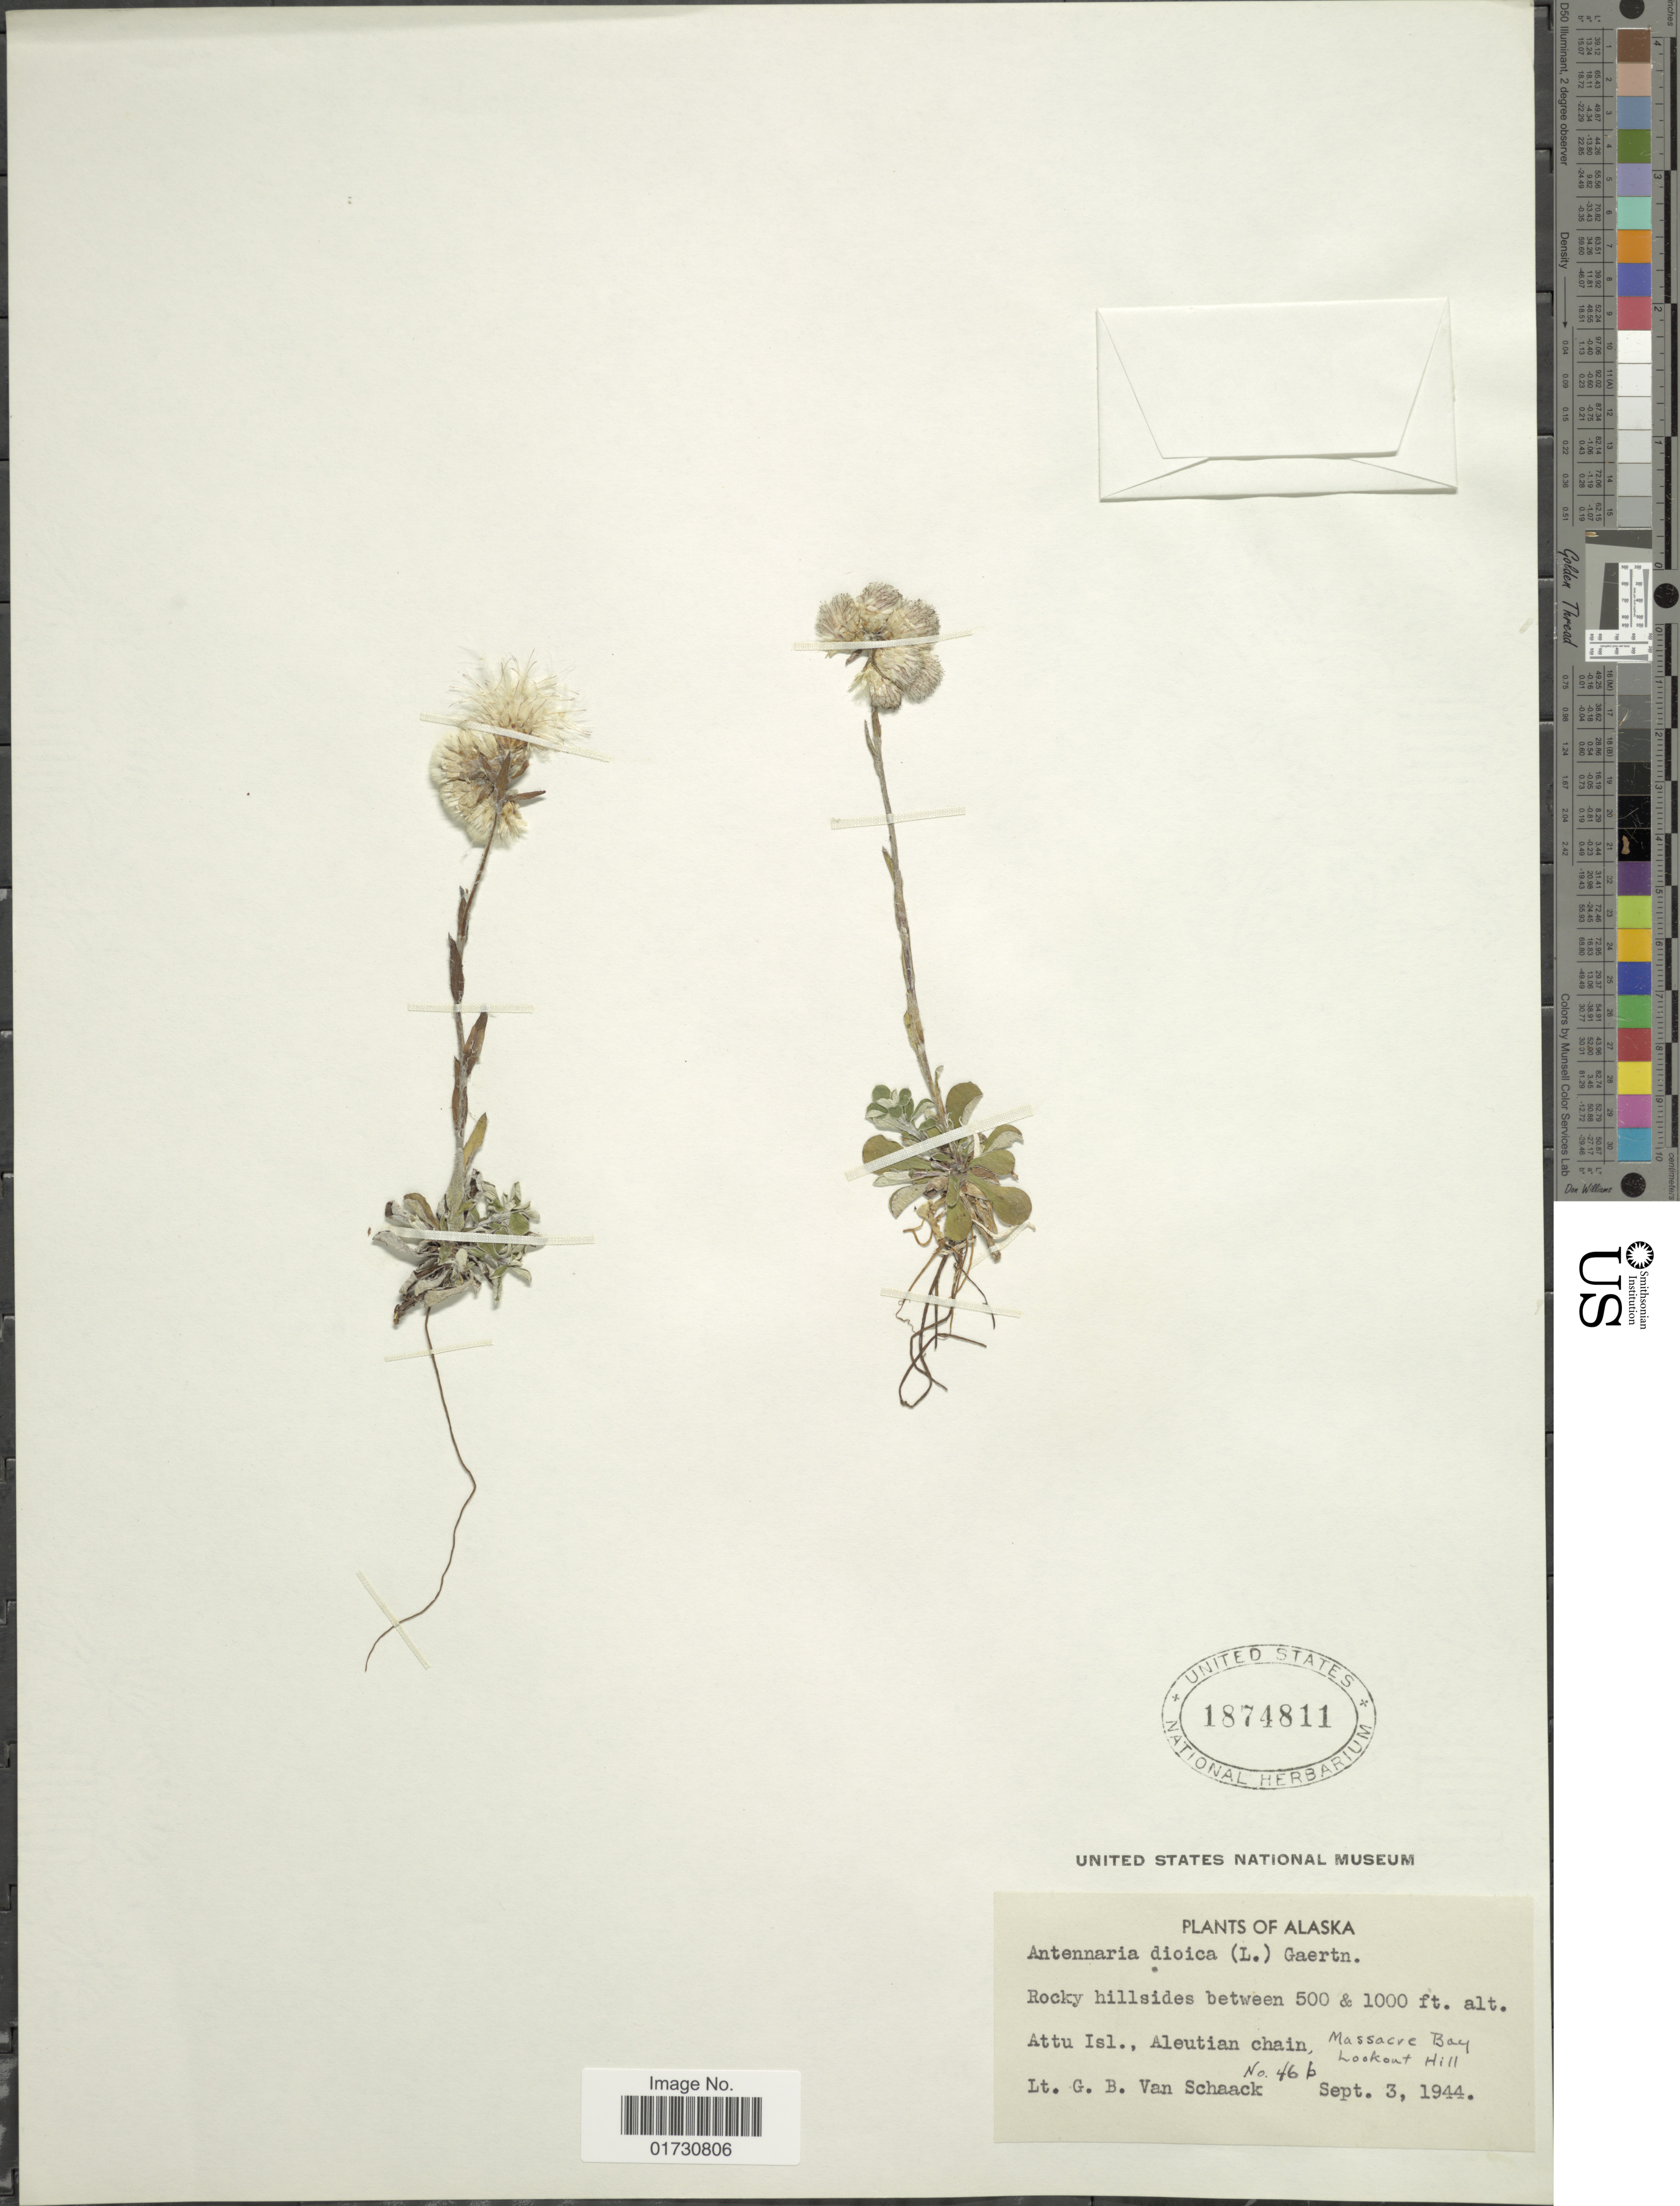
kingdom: Plantae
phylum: Tracheophyta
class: Magnoliopsida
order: Asterales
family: Asteraceae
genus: Antennaria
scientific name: Antennaria dioica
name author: (L.) Gaertn.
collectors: G. Van Schaack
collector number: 46b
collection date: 1944-09-03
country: United States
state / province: Alaska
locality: Attu Isl., Aleutian chain, Massacve Bay, Lookout Hill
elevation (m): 152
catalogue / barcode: US 1874811